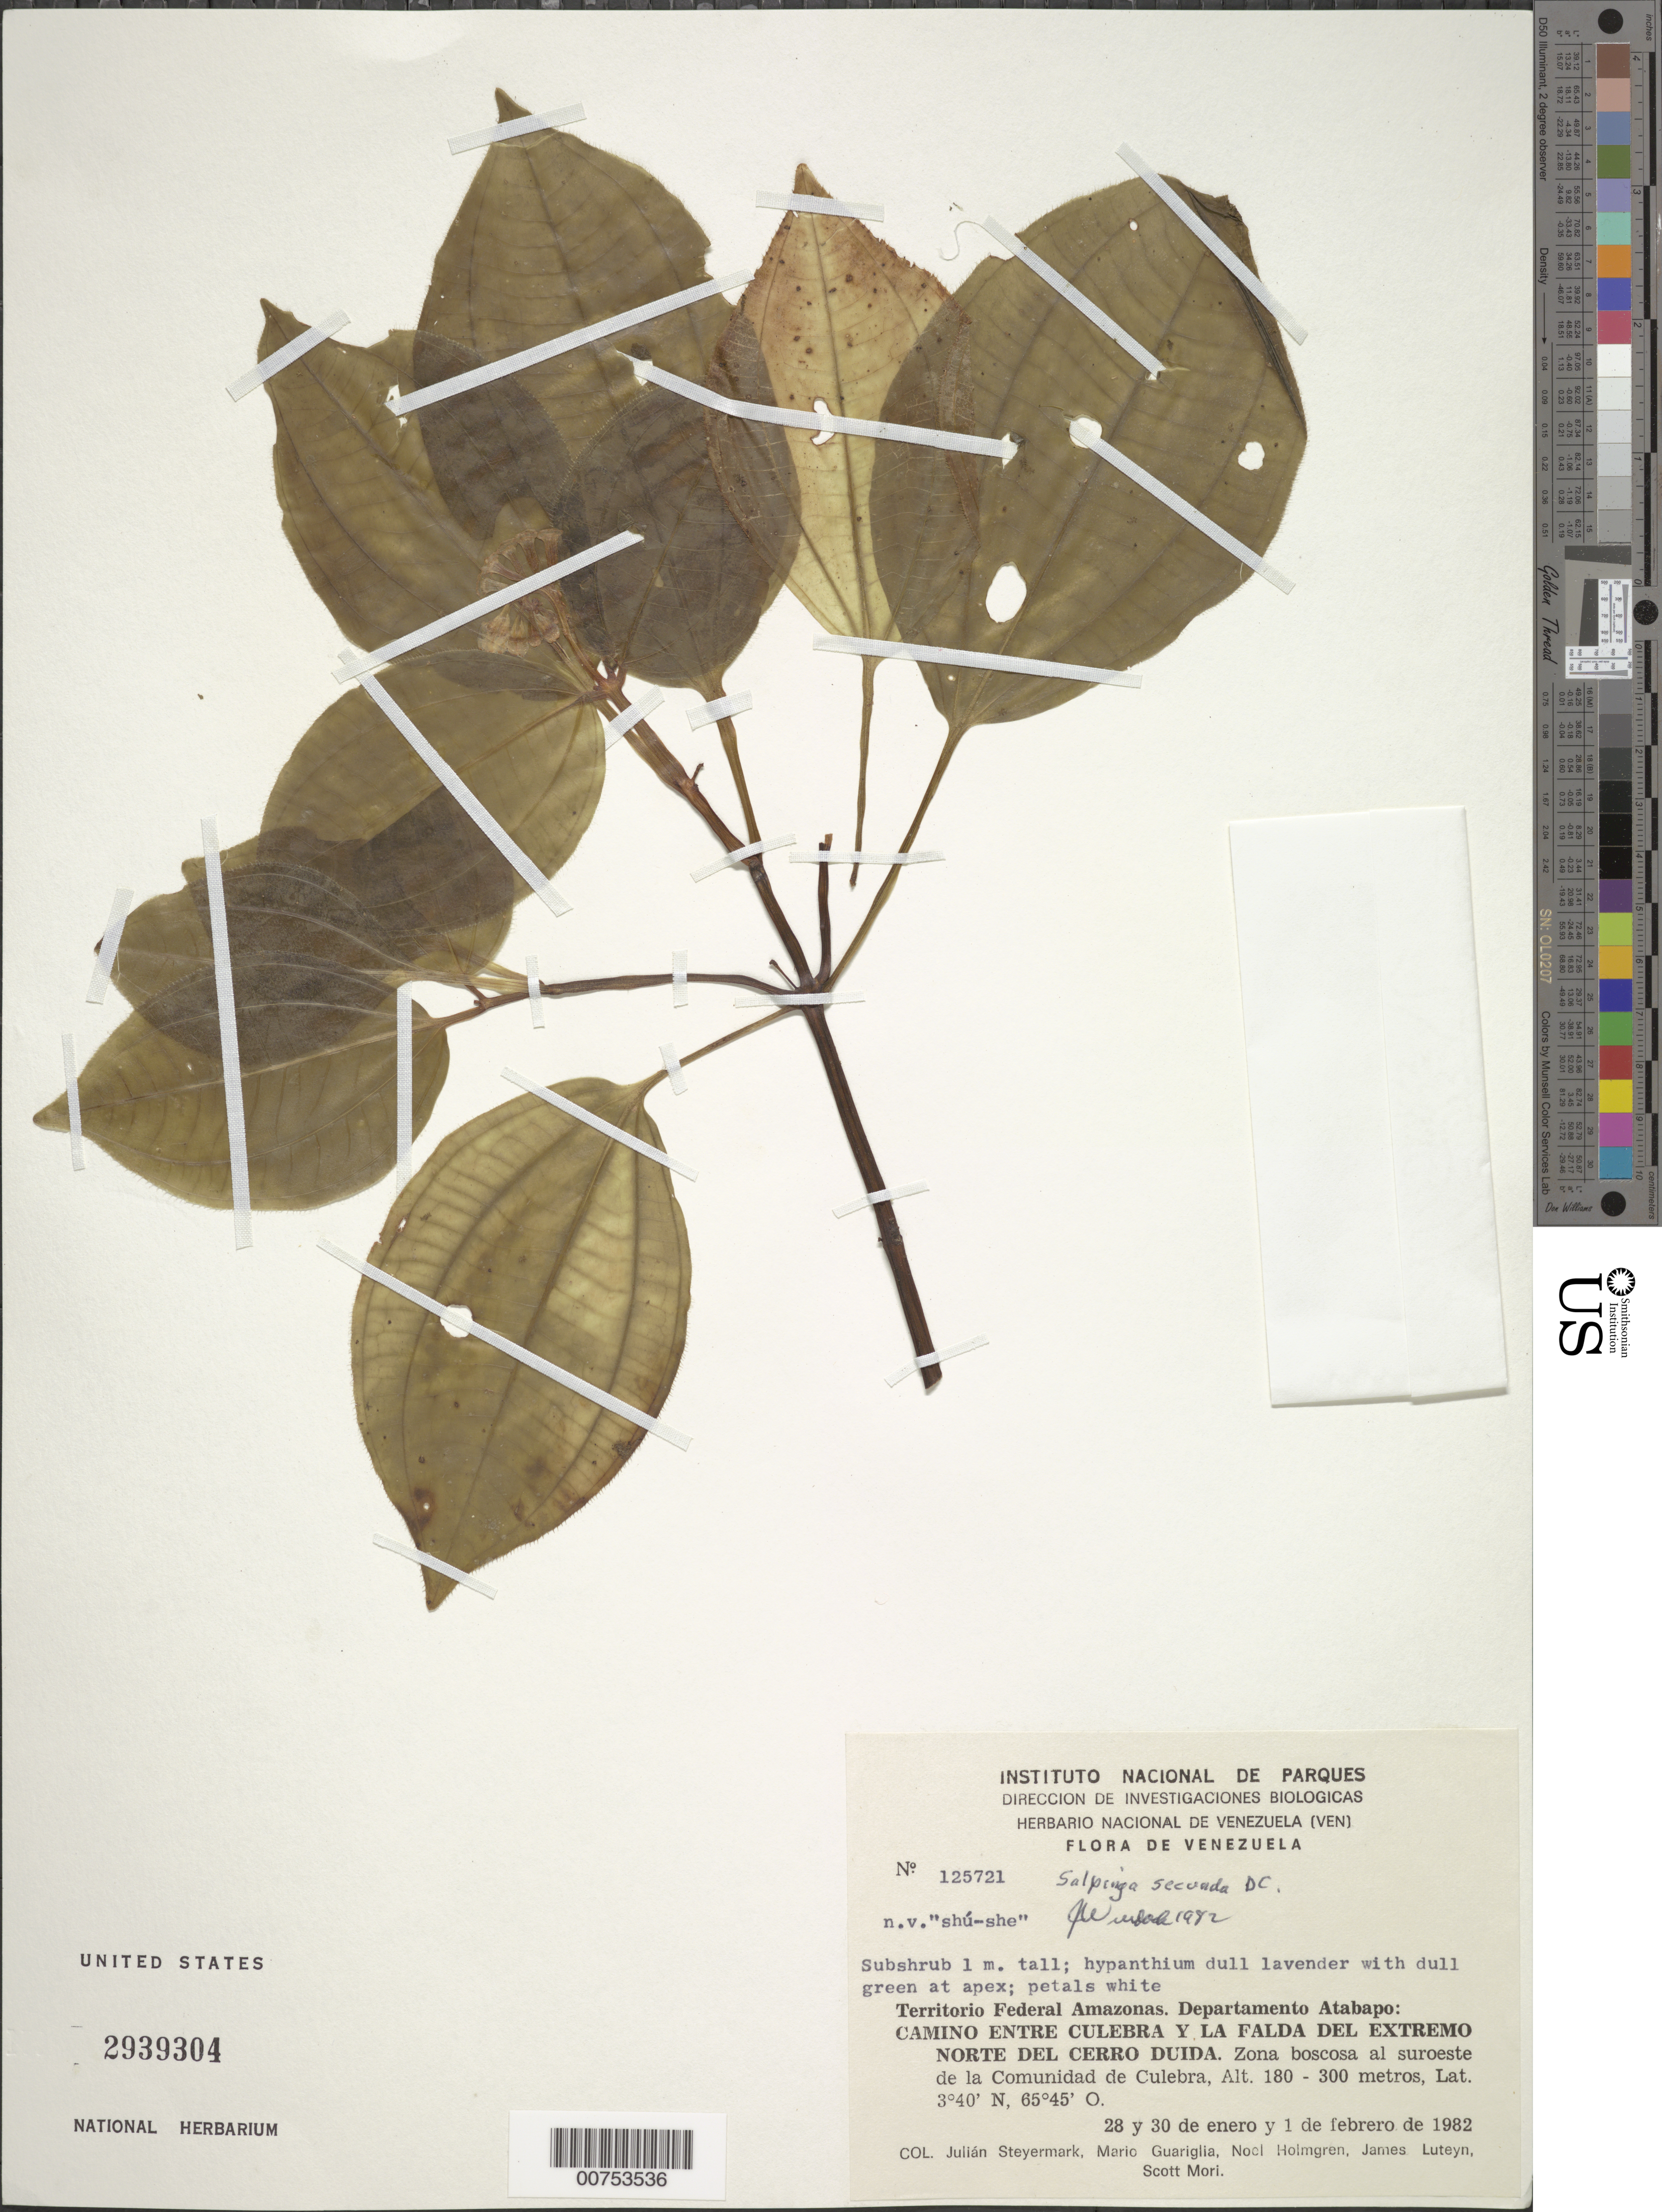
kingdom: Plantae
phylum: Tracheophyta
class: Magnoliopsida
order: Myrtales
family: Melastomataceae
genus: Salpinga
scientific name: Salpinga secunda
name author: Schrank & Mart. ex DC.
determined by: Wurdack, John J., (US), US (UNITED STATES)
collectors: J. Steyermark, M. Guariglia P., N. H. Holmgren, J. L. Luteyn & S. Mori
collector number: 125721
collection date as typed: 28-Jan-82 to 8-Feb-82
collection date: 1982-01-28/1982-02-08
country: Venezuela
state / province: Amazonas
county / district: Atabapo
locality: Cerro Duida, N of, entre Culebra y La Falda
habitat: Forest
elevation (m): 180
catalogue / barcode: US 2939304